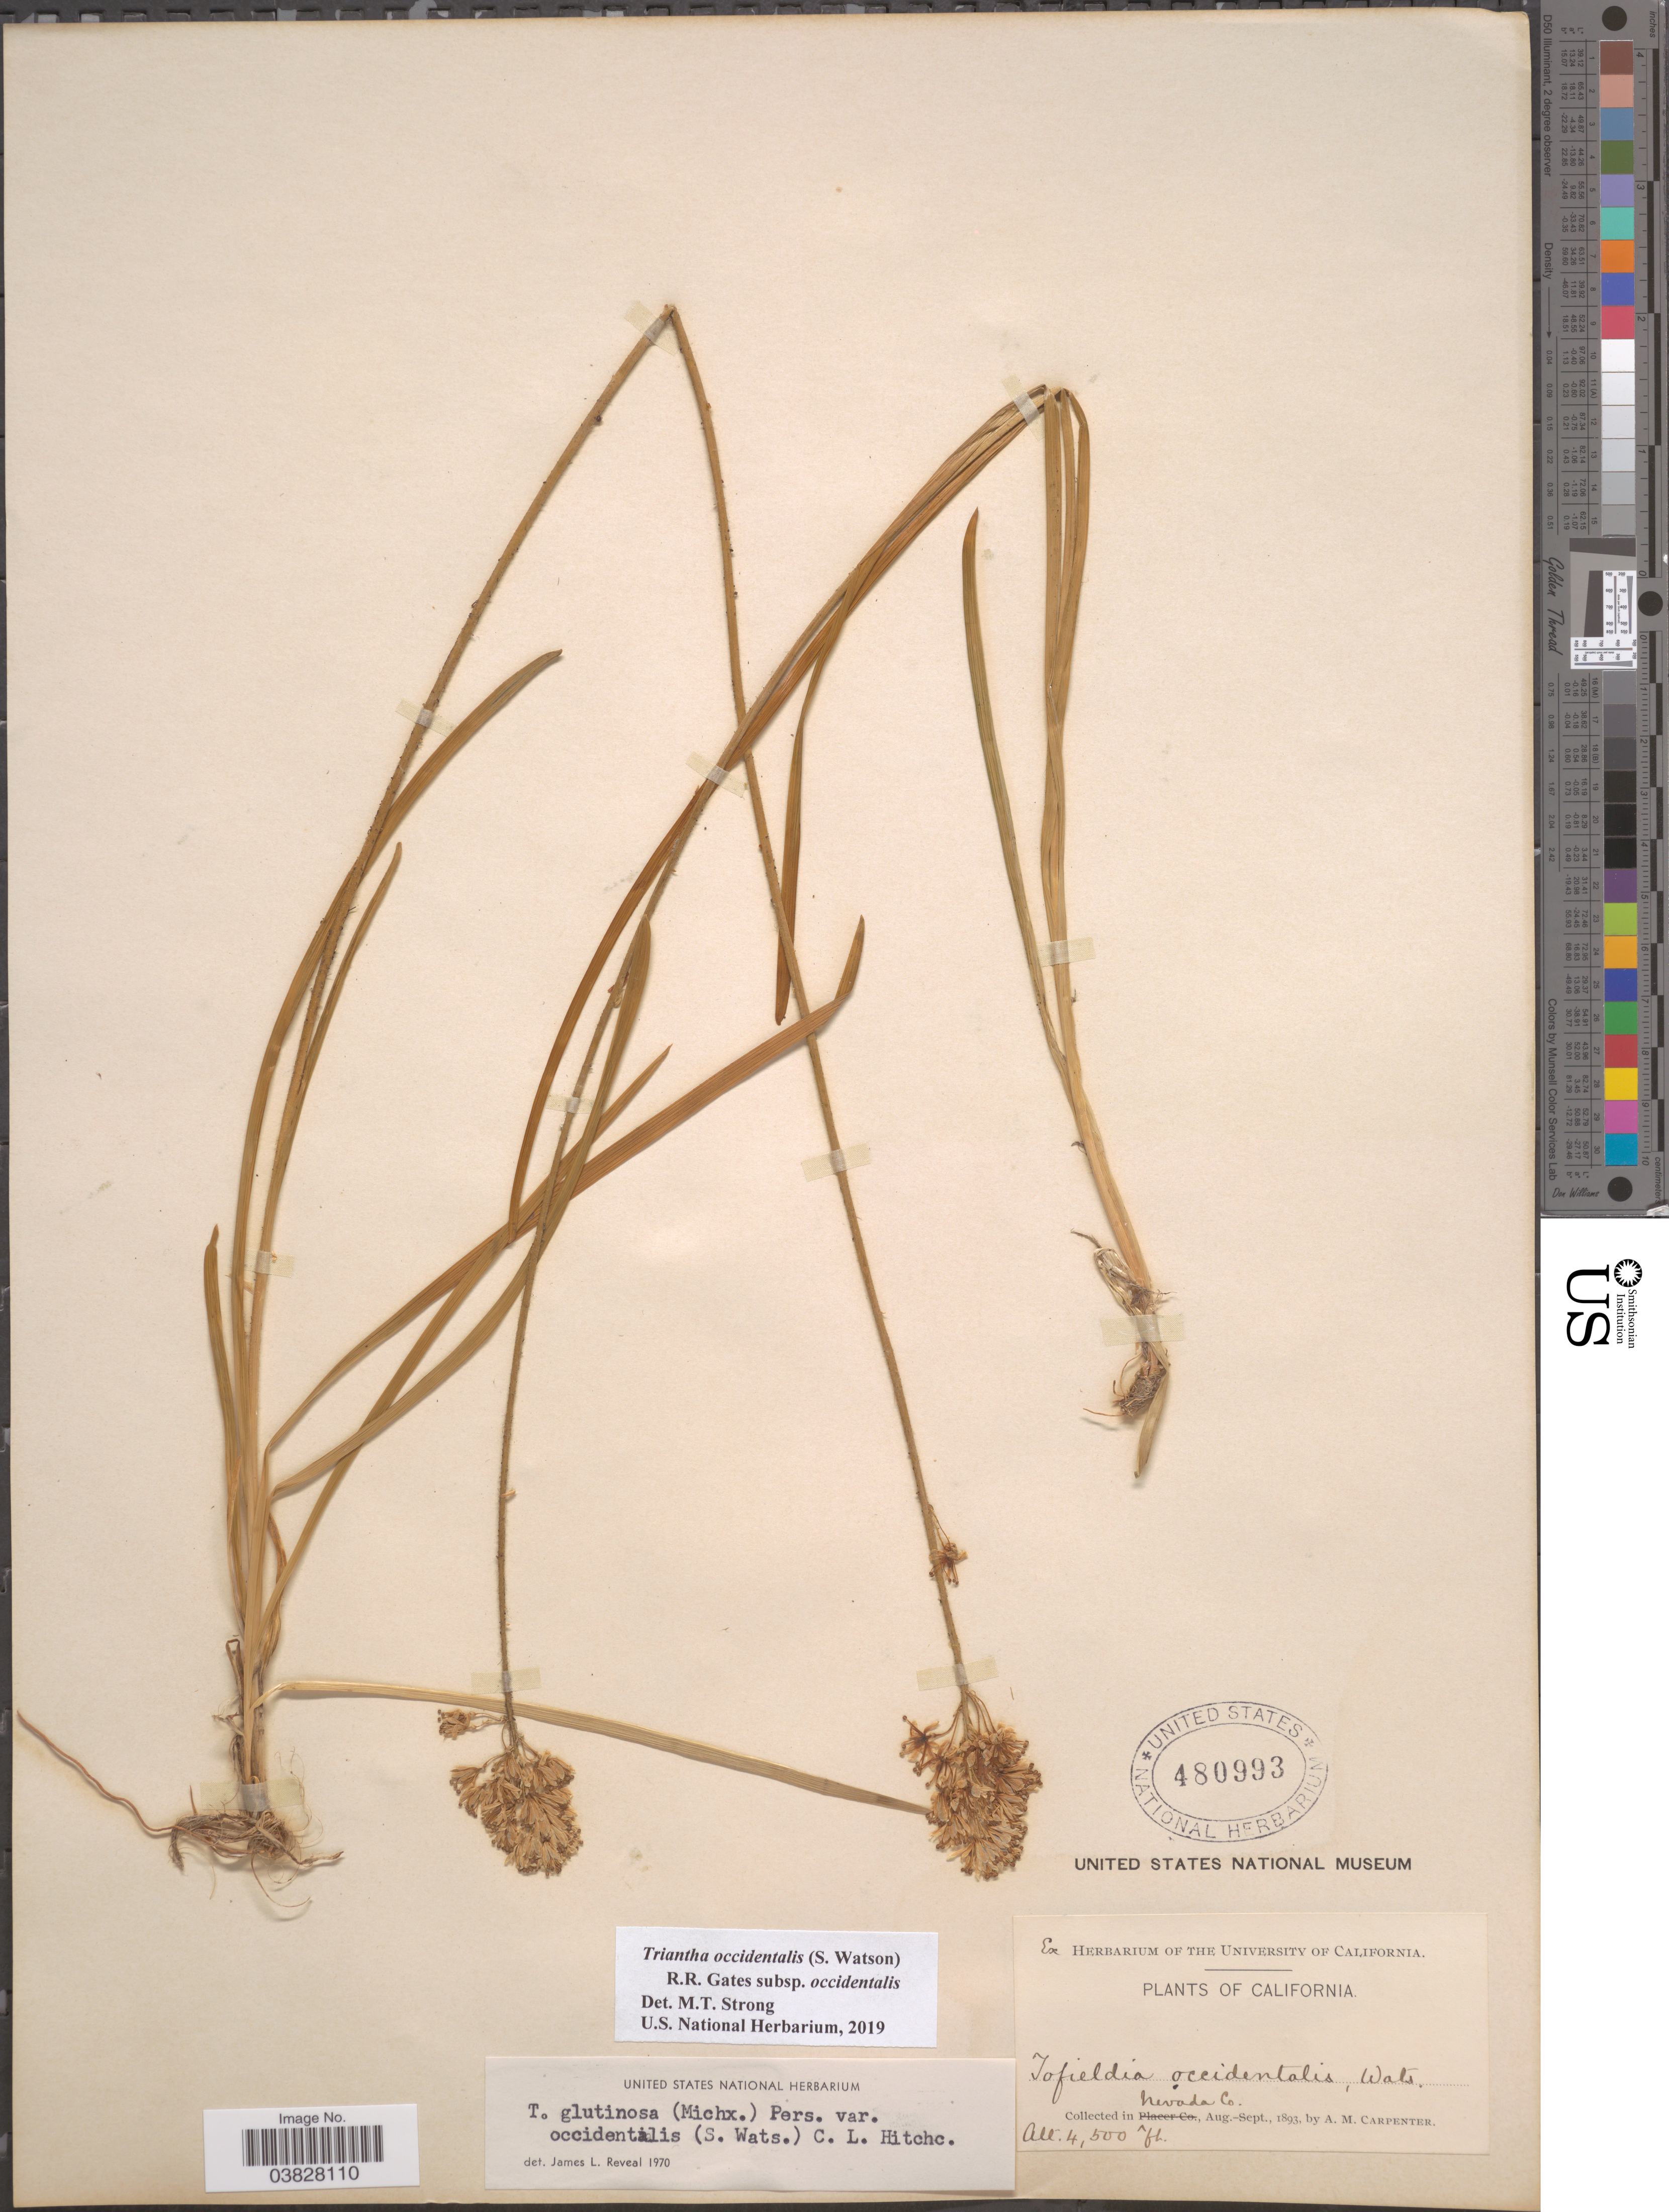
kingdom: Plantae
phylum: Tracheophyta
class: Liliopsida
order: Alismatales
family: Tofieldiaceae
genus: Triantha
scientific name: Triantha occidentalis subsp. occidentalis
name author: (S. Watson) R.R. Gates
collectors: A. Carpenter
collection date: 1893-08/1893-09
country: United States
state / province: California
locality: Nevado Co.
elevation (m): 1372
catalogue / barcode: US 480993